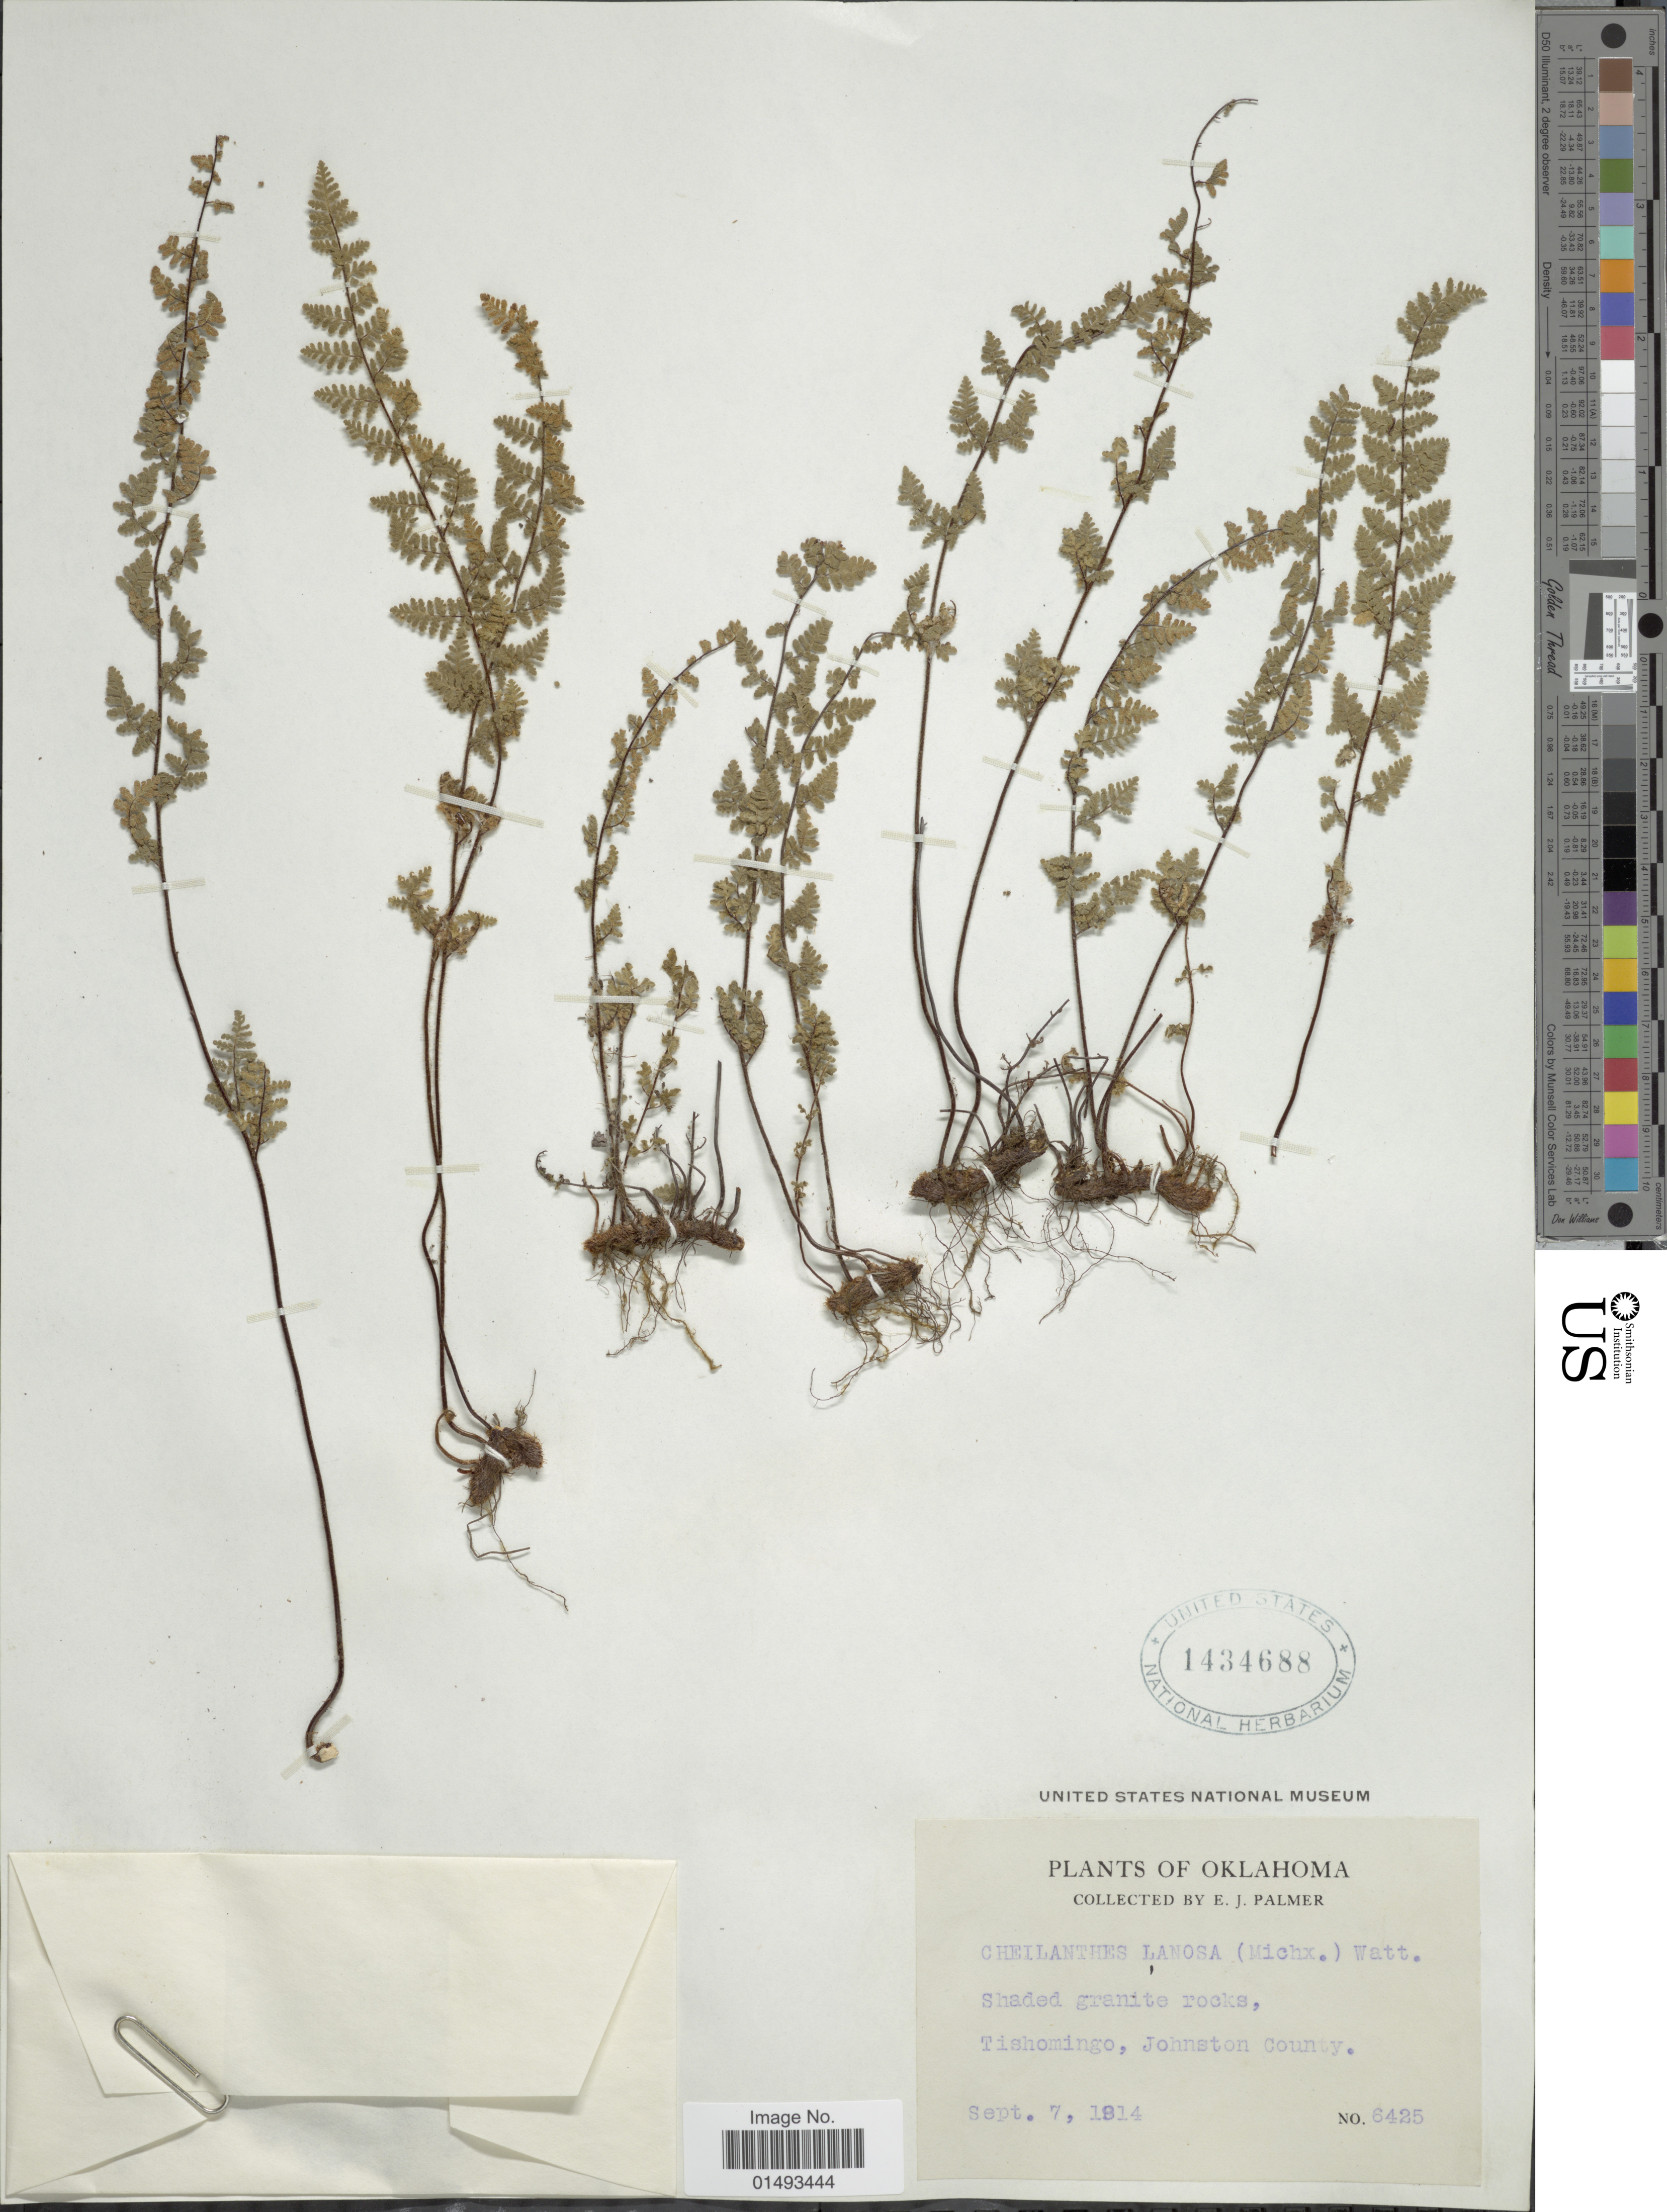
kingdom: Plantae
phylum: Tracheophyta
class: Polypodiopsida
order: Polypodiales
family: Pteridaceae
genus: Myriopteris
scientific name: Myriopteris lanosa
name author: (Michx.) Grusz & Windham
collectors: E. J. Palmer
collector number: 6425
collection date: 1914-09-07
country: United States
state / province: Oklahoma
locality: Plants of Oklahoma, Shaded granite rocks, Tishomingpo, Johnston County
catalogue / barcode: US 1434688